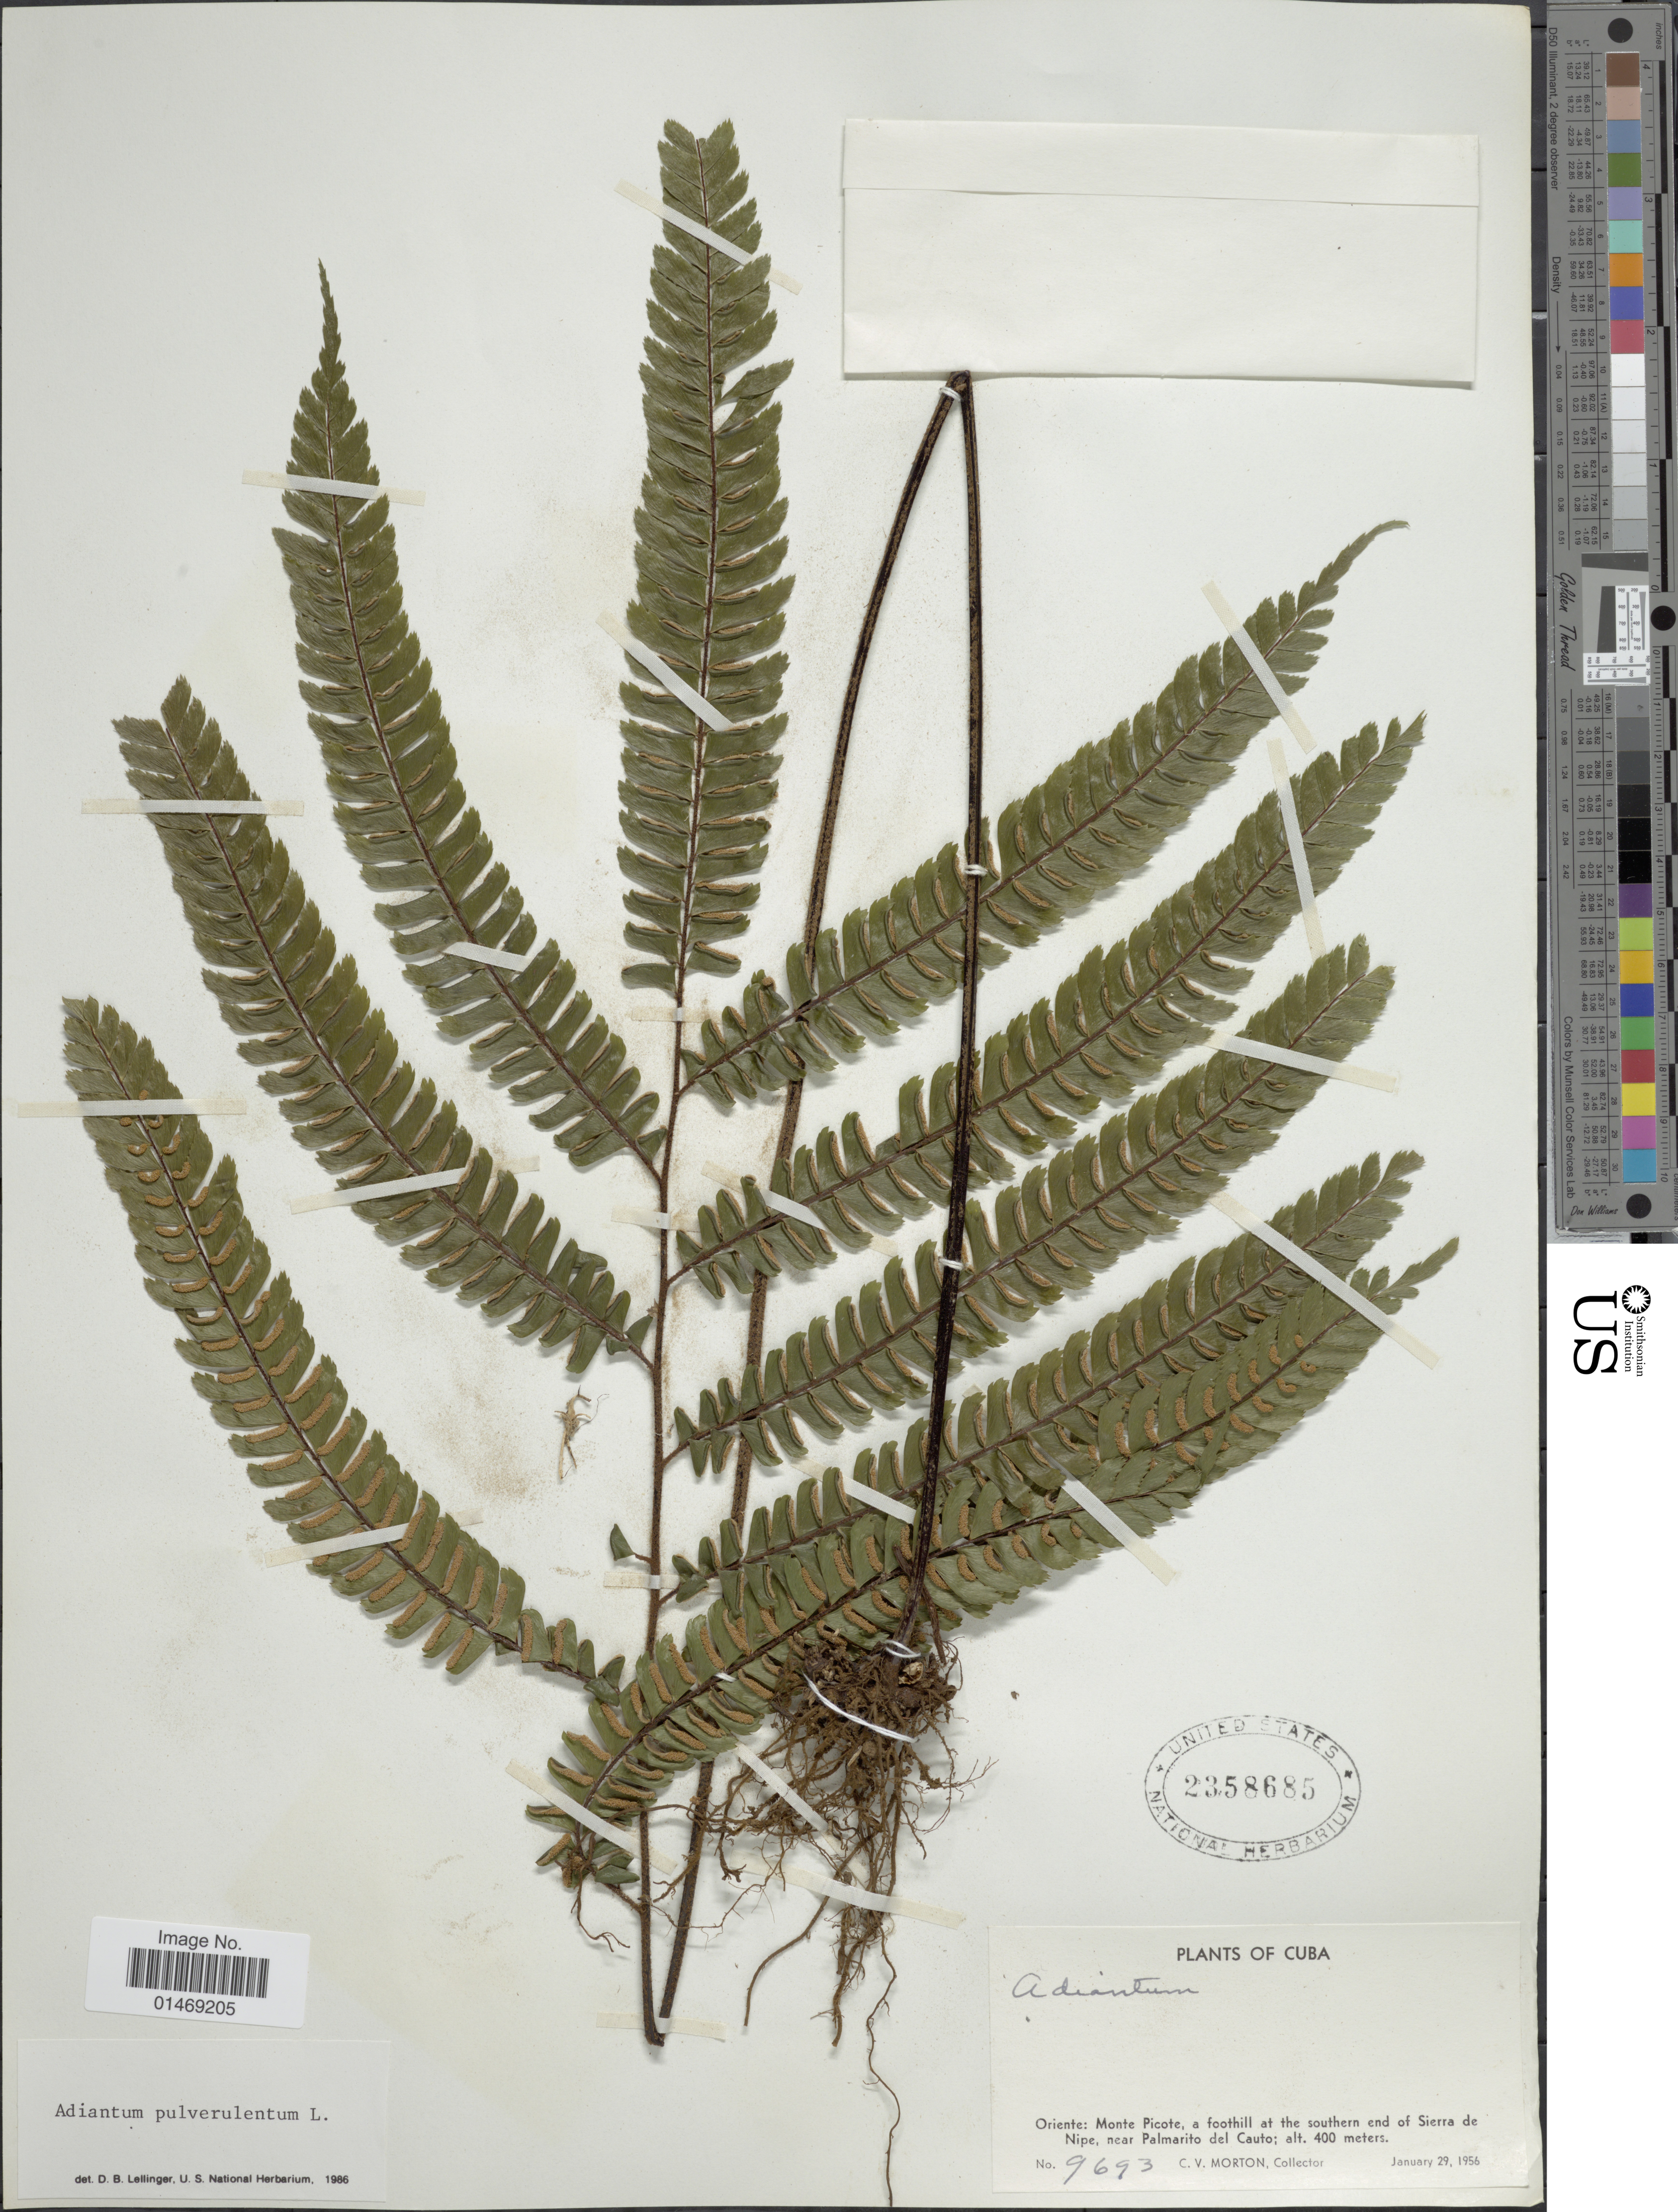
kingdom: Plantae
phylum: Tracheophyta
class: Polypodiopsida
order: Polypodiales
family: Pteridaceae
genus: Adiantum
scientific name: Adiantum pulverulentum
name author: L.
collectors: C. V. Morton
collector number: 9693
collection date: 1956-01-29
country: Cuba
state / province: Oriente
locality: Monte Picote, a foothill at the southern end of Sierra de Nipe, near Palmarito del cauto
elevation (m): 400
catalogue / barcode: US 2358685